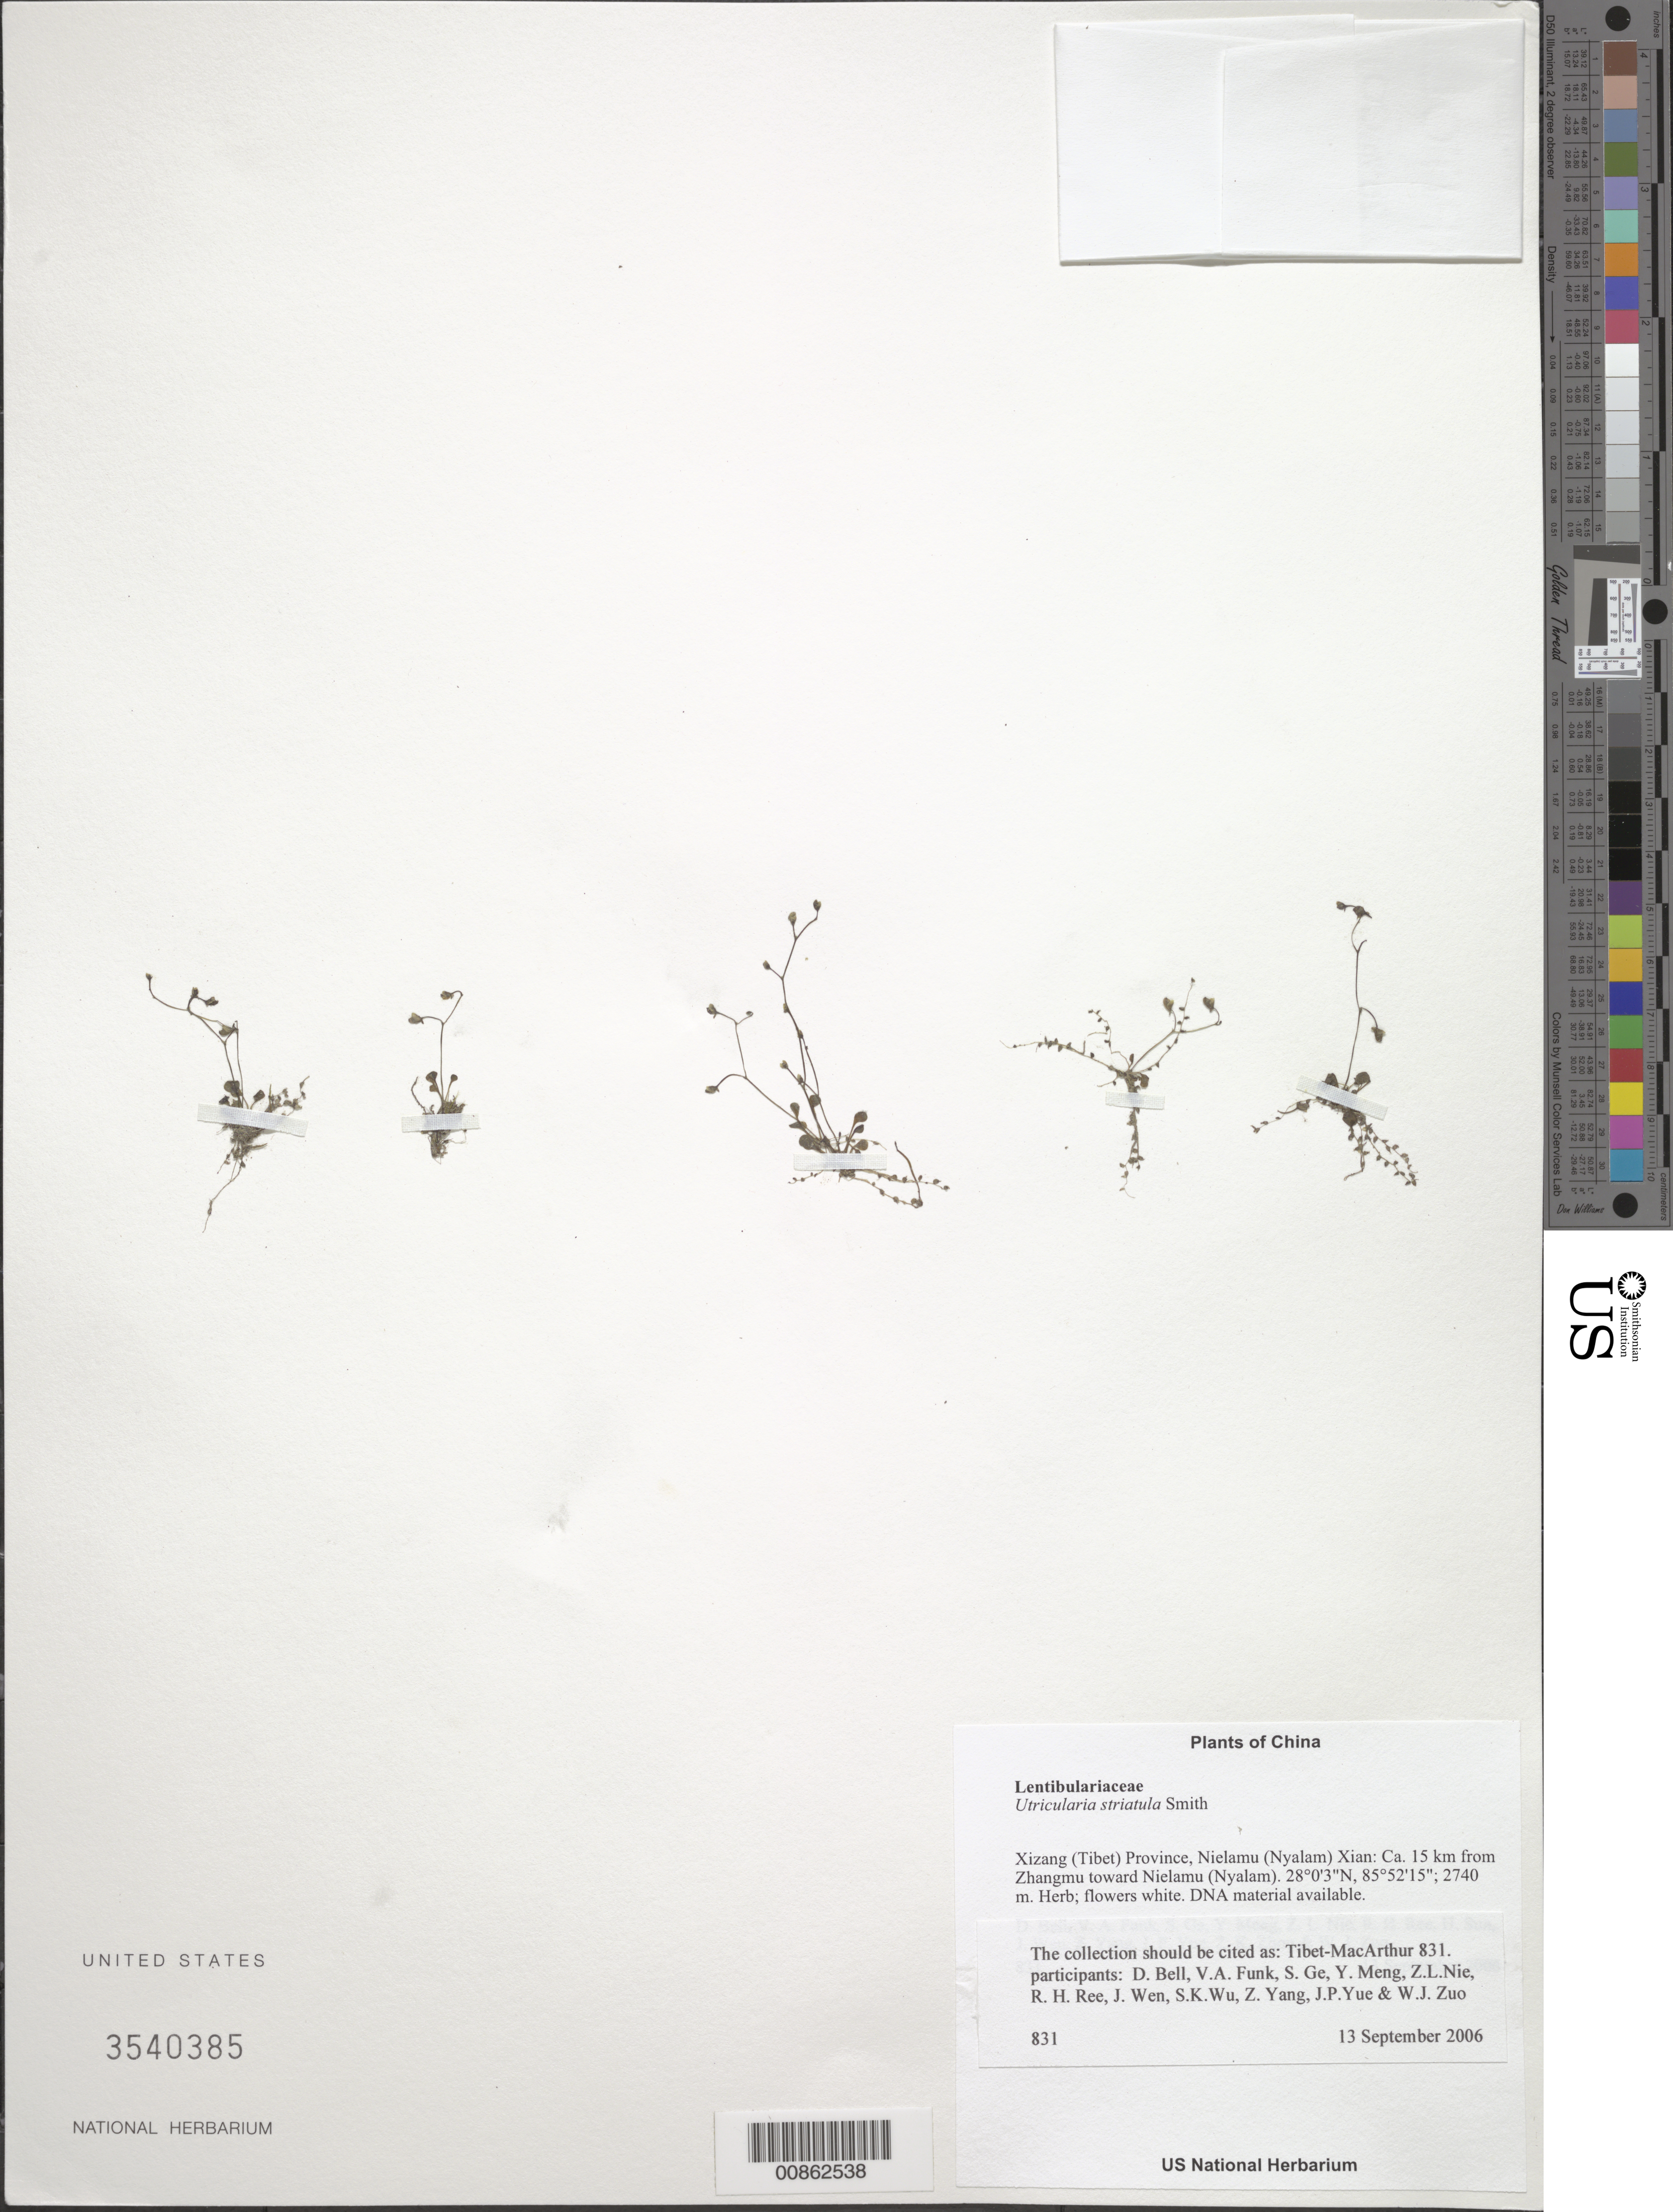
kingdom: Plantae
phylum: Tracheophyta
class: Magnoliopsida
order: Lamiales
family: Lentibulariaceae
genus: Utricularia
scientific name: Utricularia striatula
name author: Sm.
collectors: Tibet-MacArthur, D. A. Bell, V. Funk, S. Ge, Y. Meng, Z. Nie, R. Ree, H. Sun, J. Wen, Z. Yang, J. Yue, Z. Zhou & W. Zuo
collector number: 831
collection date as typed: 13 Sep 2006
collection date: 2006-09-13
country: China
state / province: Xizang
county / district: Nielamu (Nyalam) Xian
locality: Ca. 15 km from Zhangmu toward Nielamu (Nyalam).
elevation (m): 2740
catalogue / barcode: US 3540385